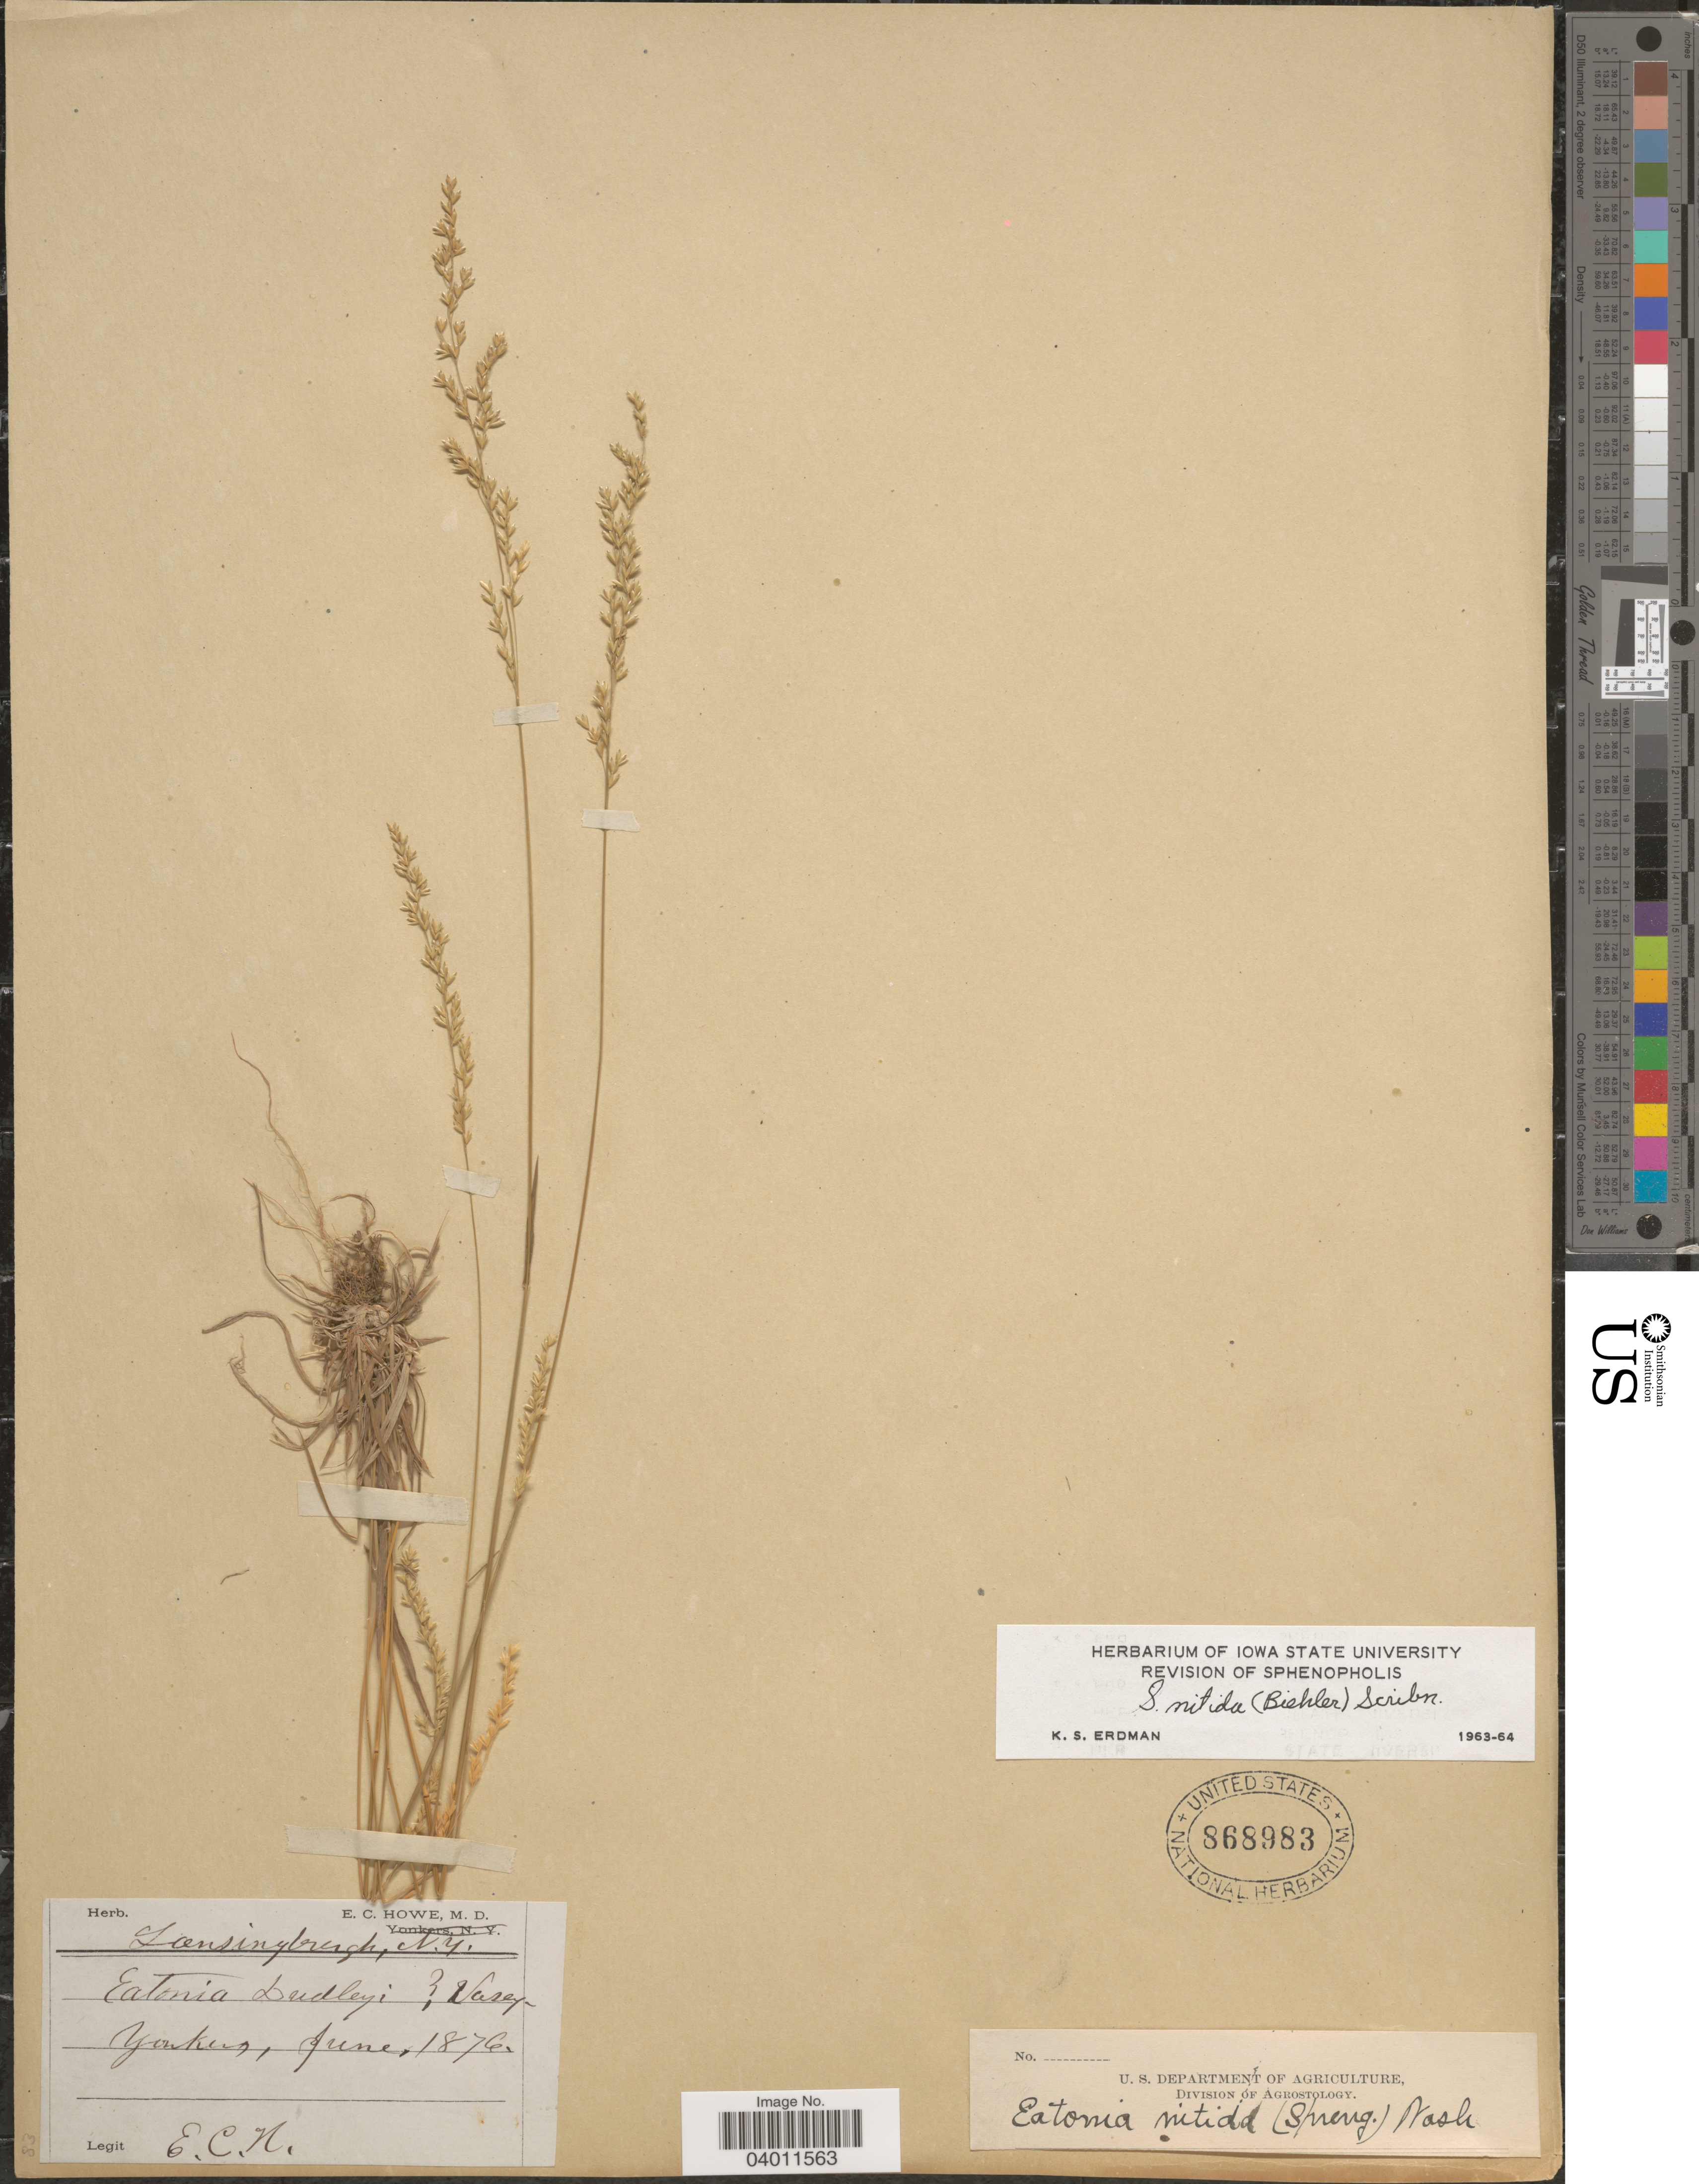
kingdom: Plantae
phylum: Tracheophyta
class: Liliopsida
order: Poales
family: Poaceae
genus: Sphenopholis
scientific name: Sphenopholis nitida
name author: (Biehler) Scribn.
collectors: E. Howe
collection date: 1876-06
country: United States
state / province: New York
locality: Yonkers.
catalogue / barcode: US 868983